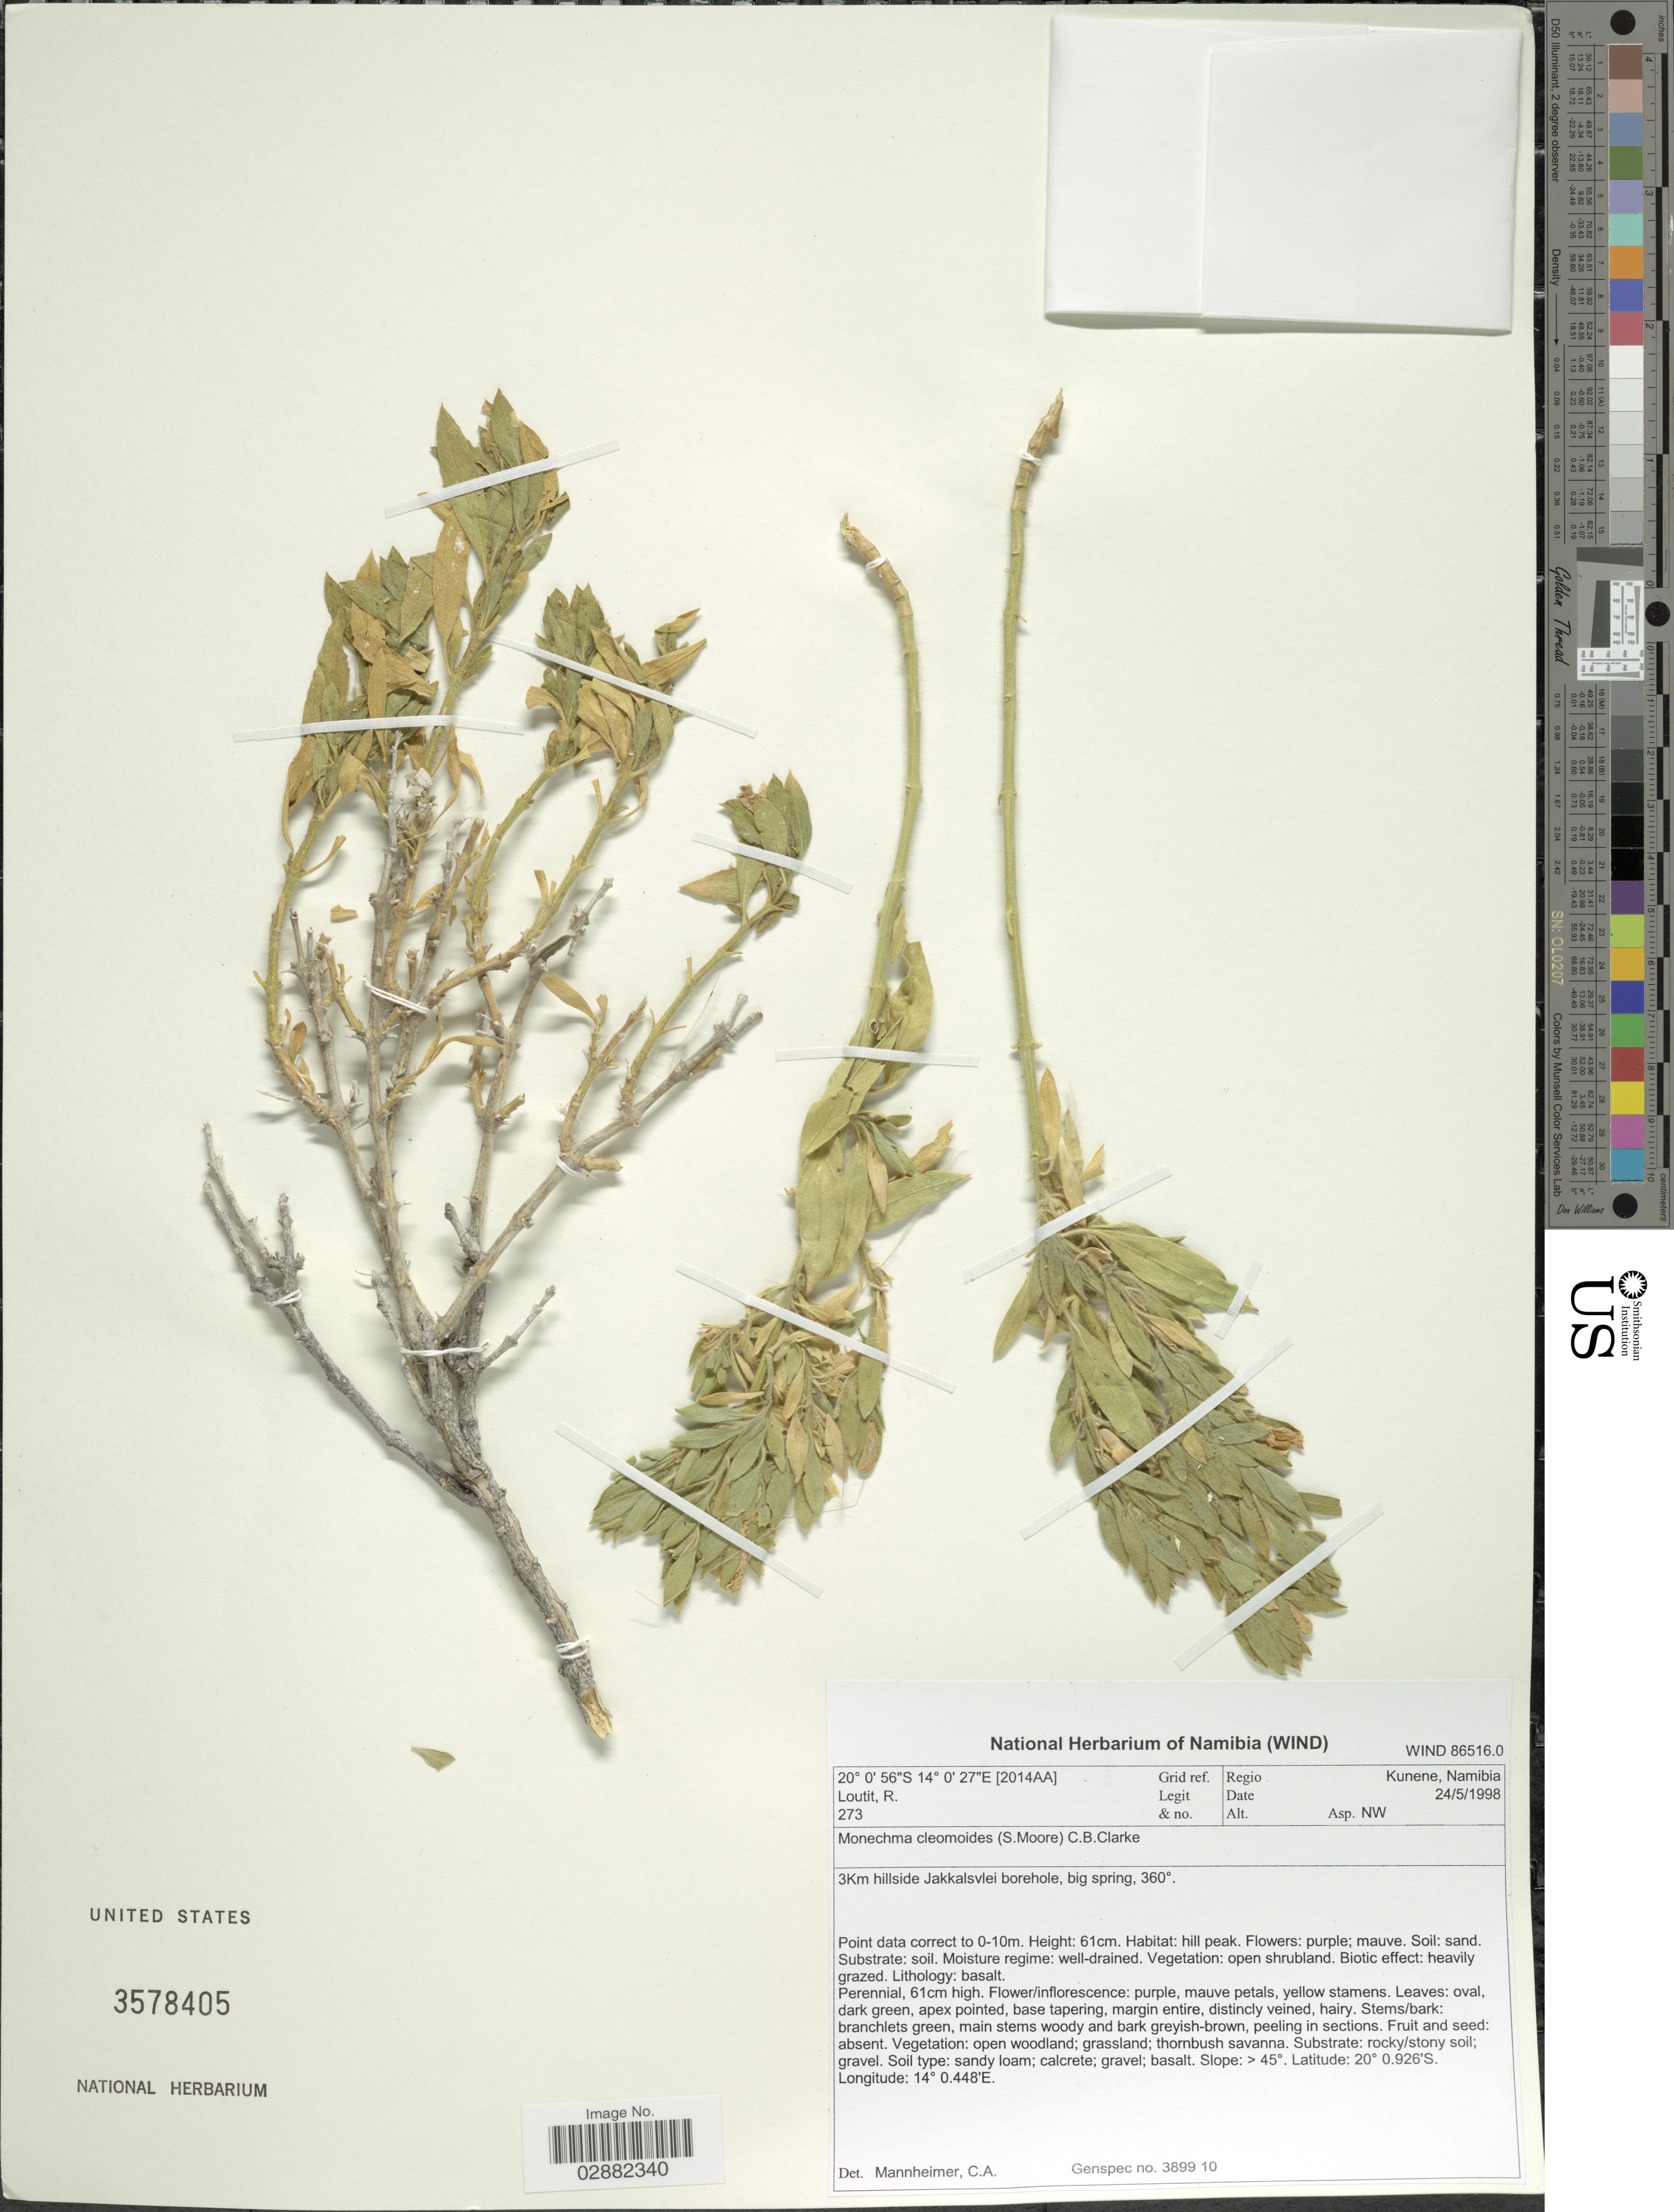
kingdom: Plantae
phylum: Tracheophyta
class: Magnoliopsida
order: Lamiales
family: Acanthaceae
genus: Justicia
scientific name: Justicia cleomoides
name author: S. Moore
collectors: R. Loutit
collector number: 273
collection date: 1998-05-24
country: Namibia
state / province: Kunene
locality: [2014AA] Grid ref. Regio Kunene, Namibia. 3 Km hillside Jakkalsvlei borehole, big spring, 360°.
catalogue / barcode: US 3578405